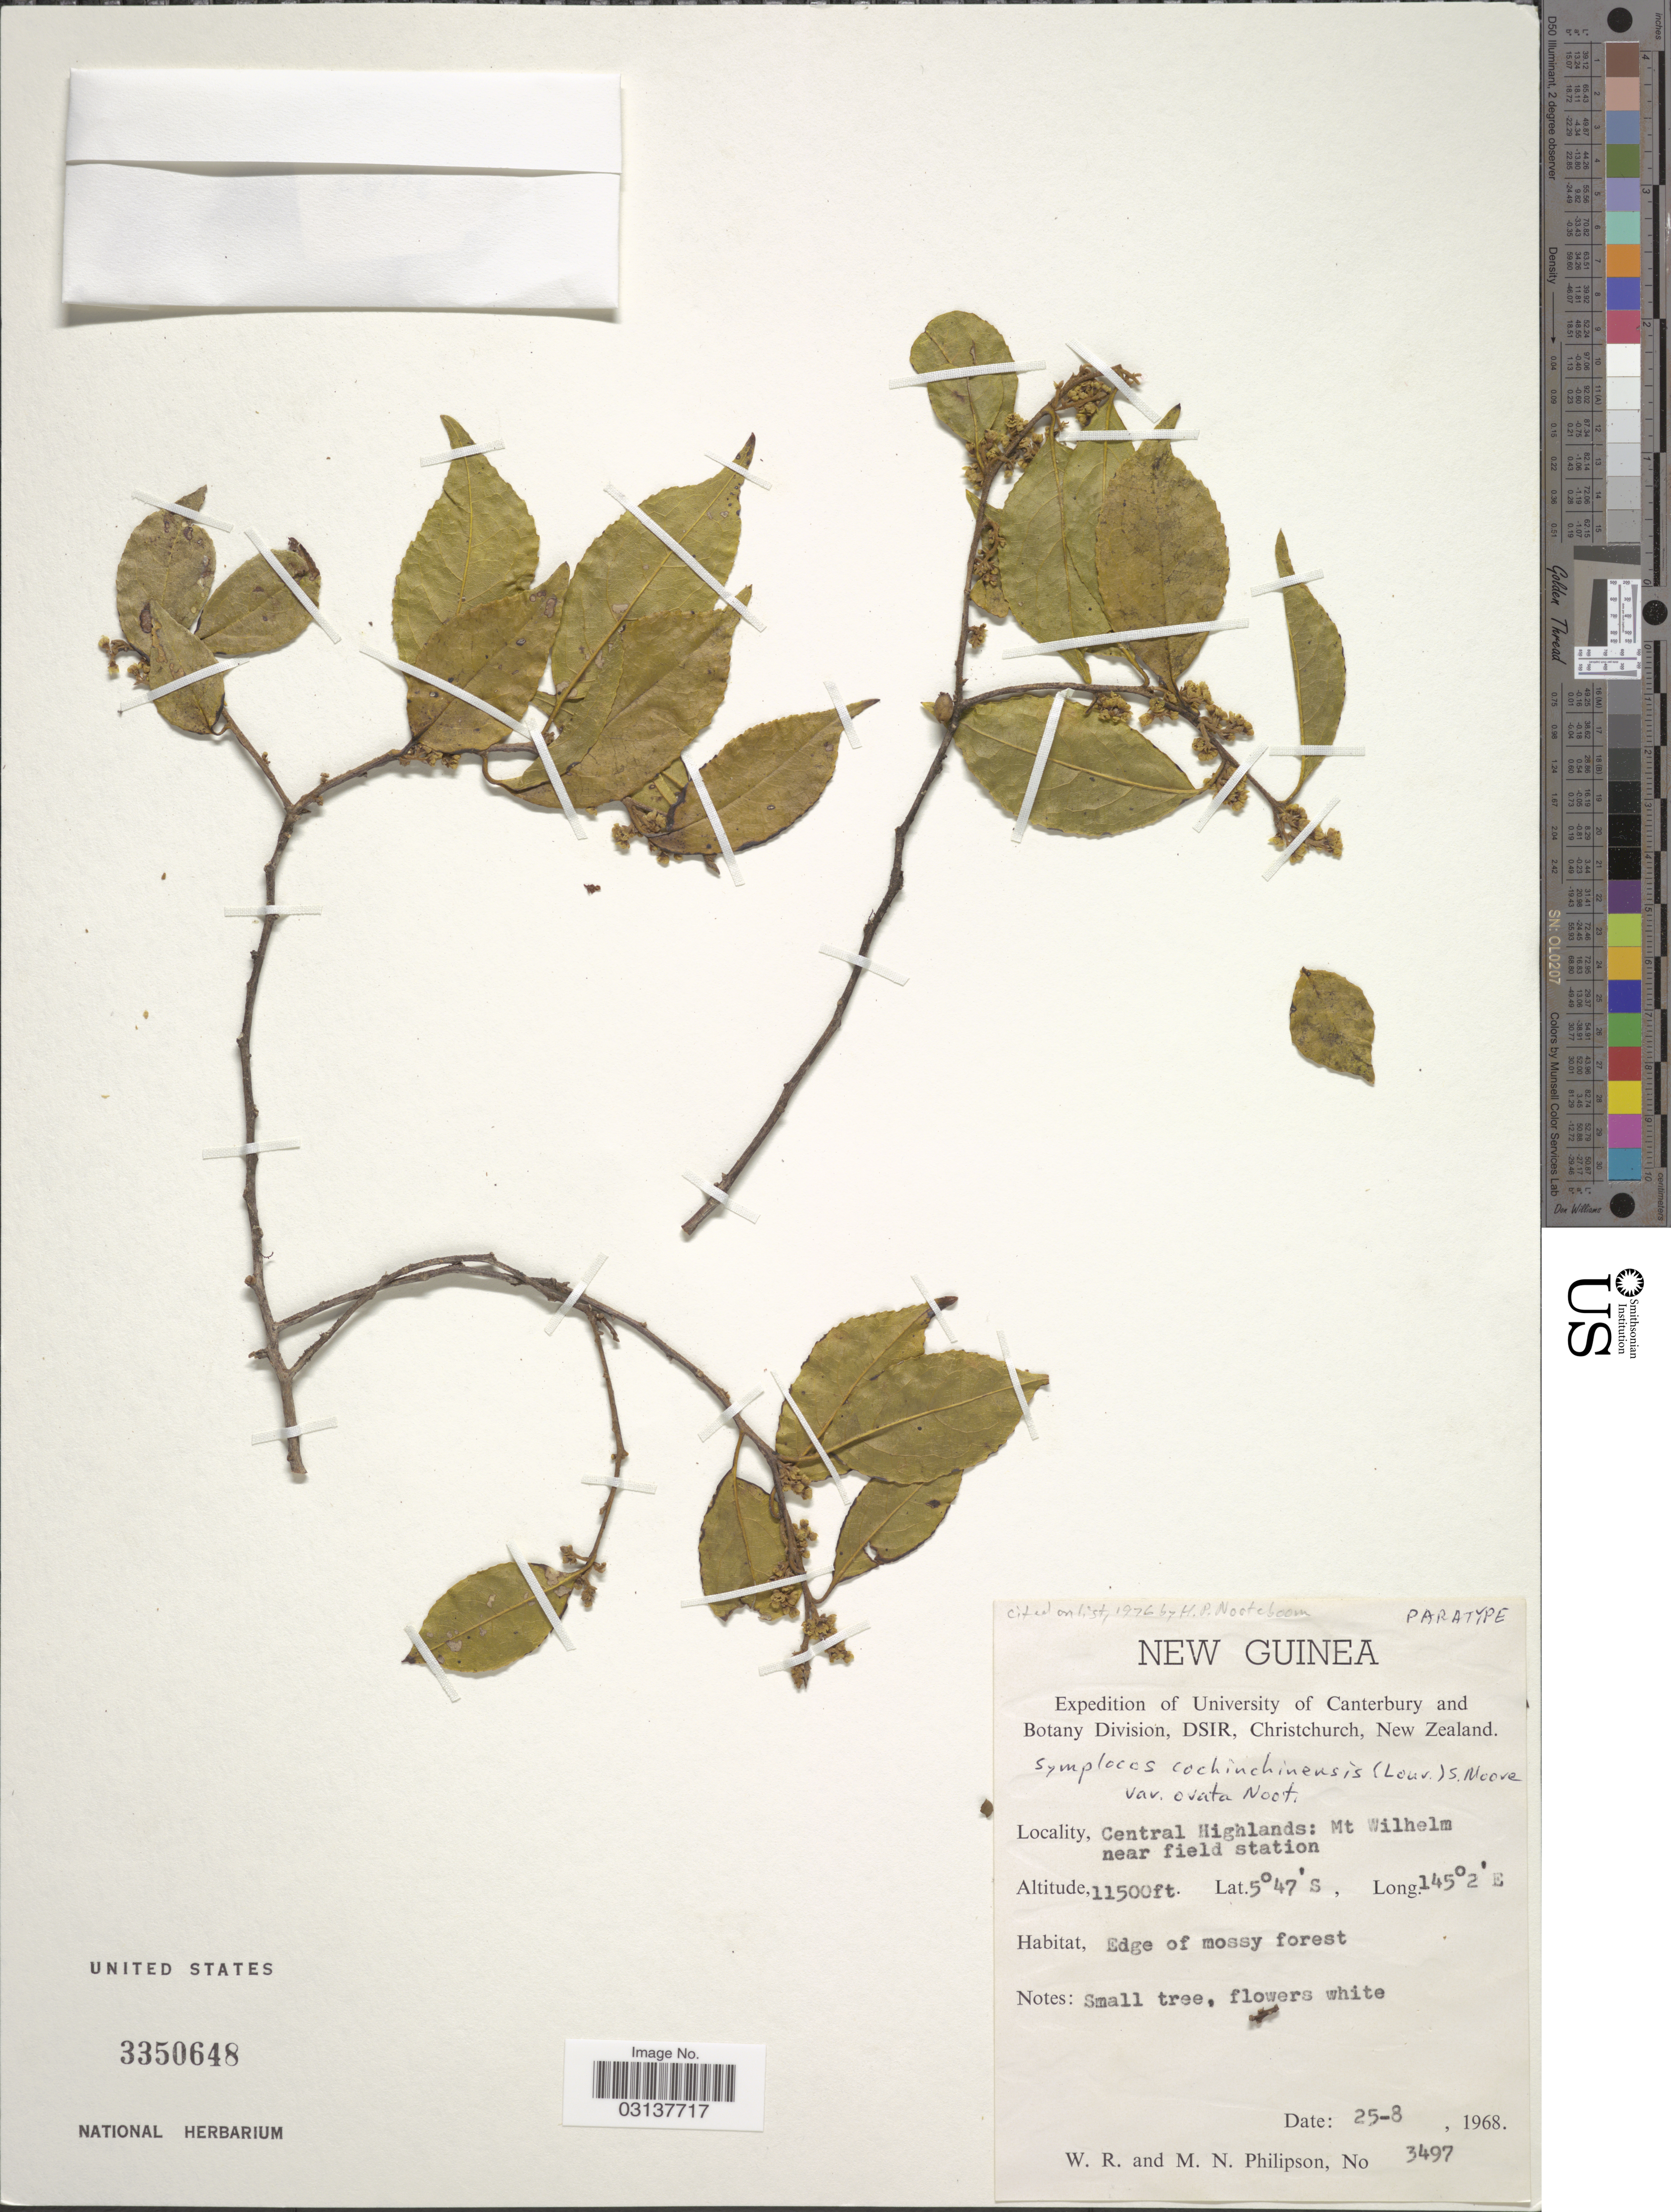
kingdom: Plantae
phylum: Tracheophyta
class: Magnoliopsida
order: Ericales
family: Symplocaceae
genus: Symplocos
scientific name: Symplocos cochinchinensis var. ovata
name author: Noot.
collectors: W. R. Philipson & M. Philipson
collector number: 3497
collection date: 1968-08-25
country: Papua New Guinea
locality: New Guinea, Central Highlands: Mt Wilhelm near field station.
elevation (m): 3505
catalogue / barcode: US 3350648